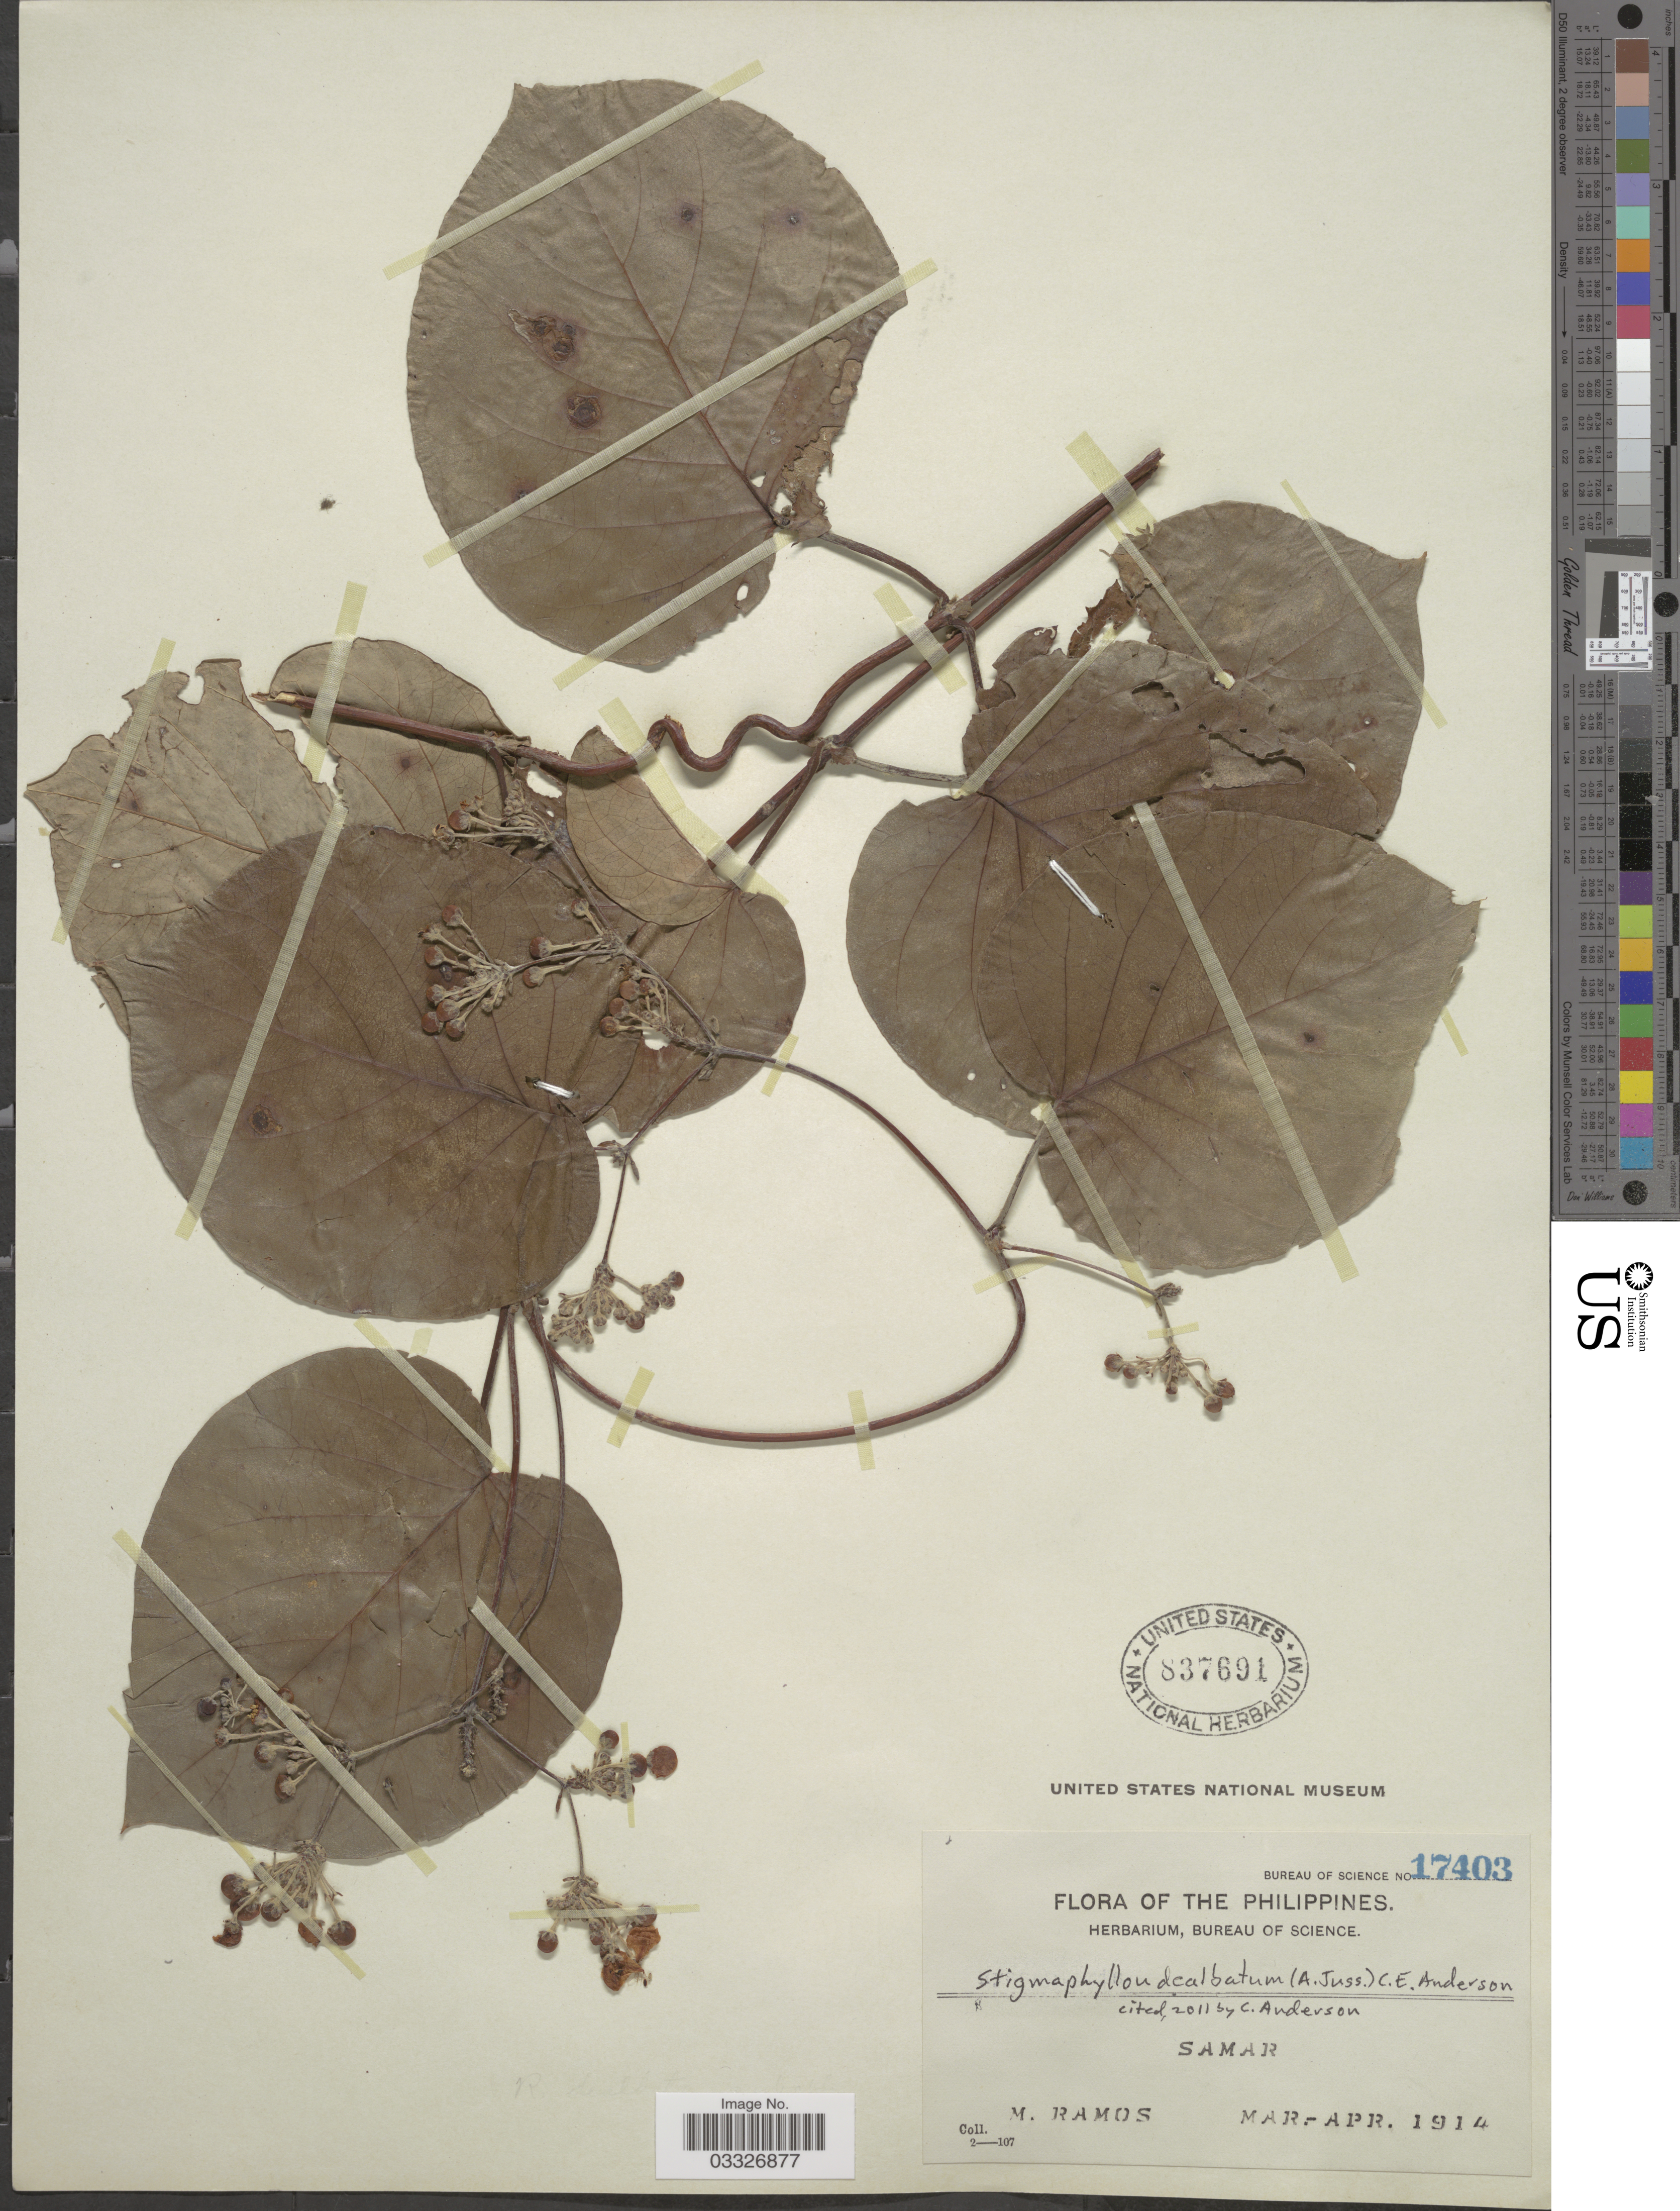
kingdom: Plantae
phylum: Tracheophyta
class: Magnoliopsida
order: Malpighiales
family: Malpighiaceae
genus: Stigmaphyllon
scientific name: Stigmaphyllon dealbatum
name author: (A. Juss.) C.E. Anderson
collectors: M. Ramos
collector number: Bureau of Science 17403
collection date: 1914-03/1914-04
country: Philippines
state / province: Eastern Visayas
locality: Samar.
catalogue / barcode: US 837691